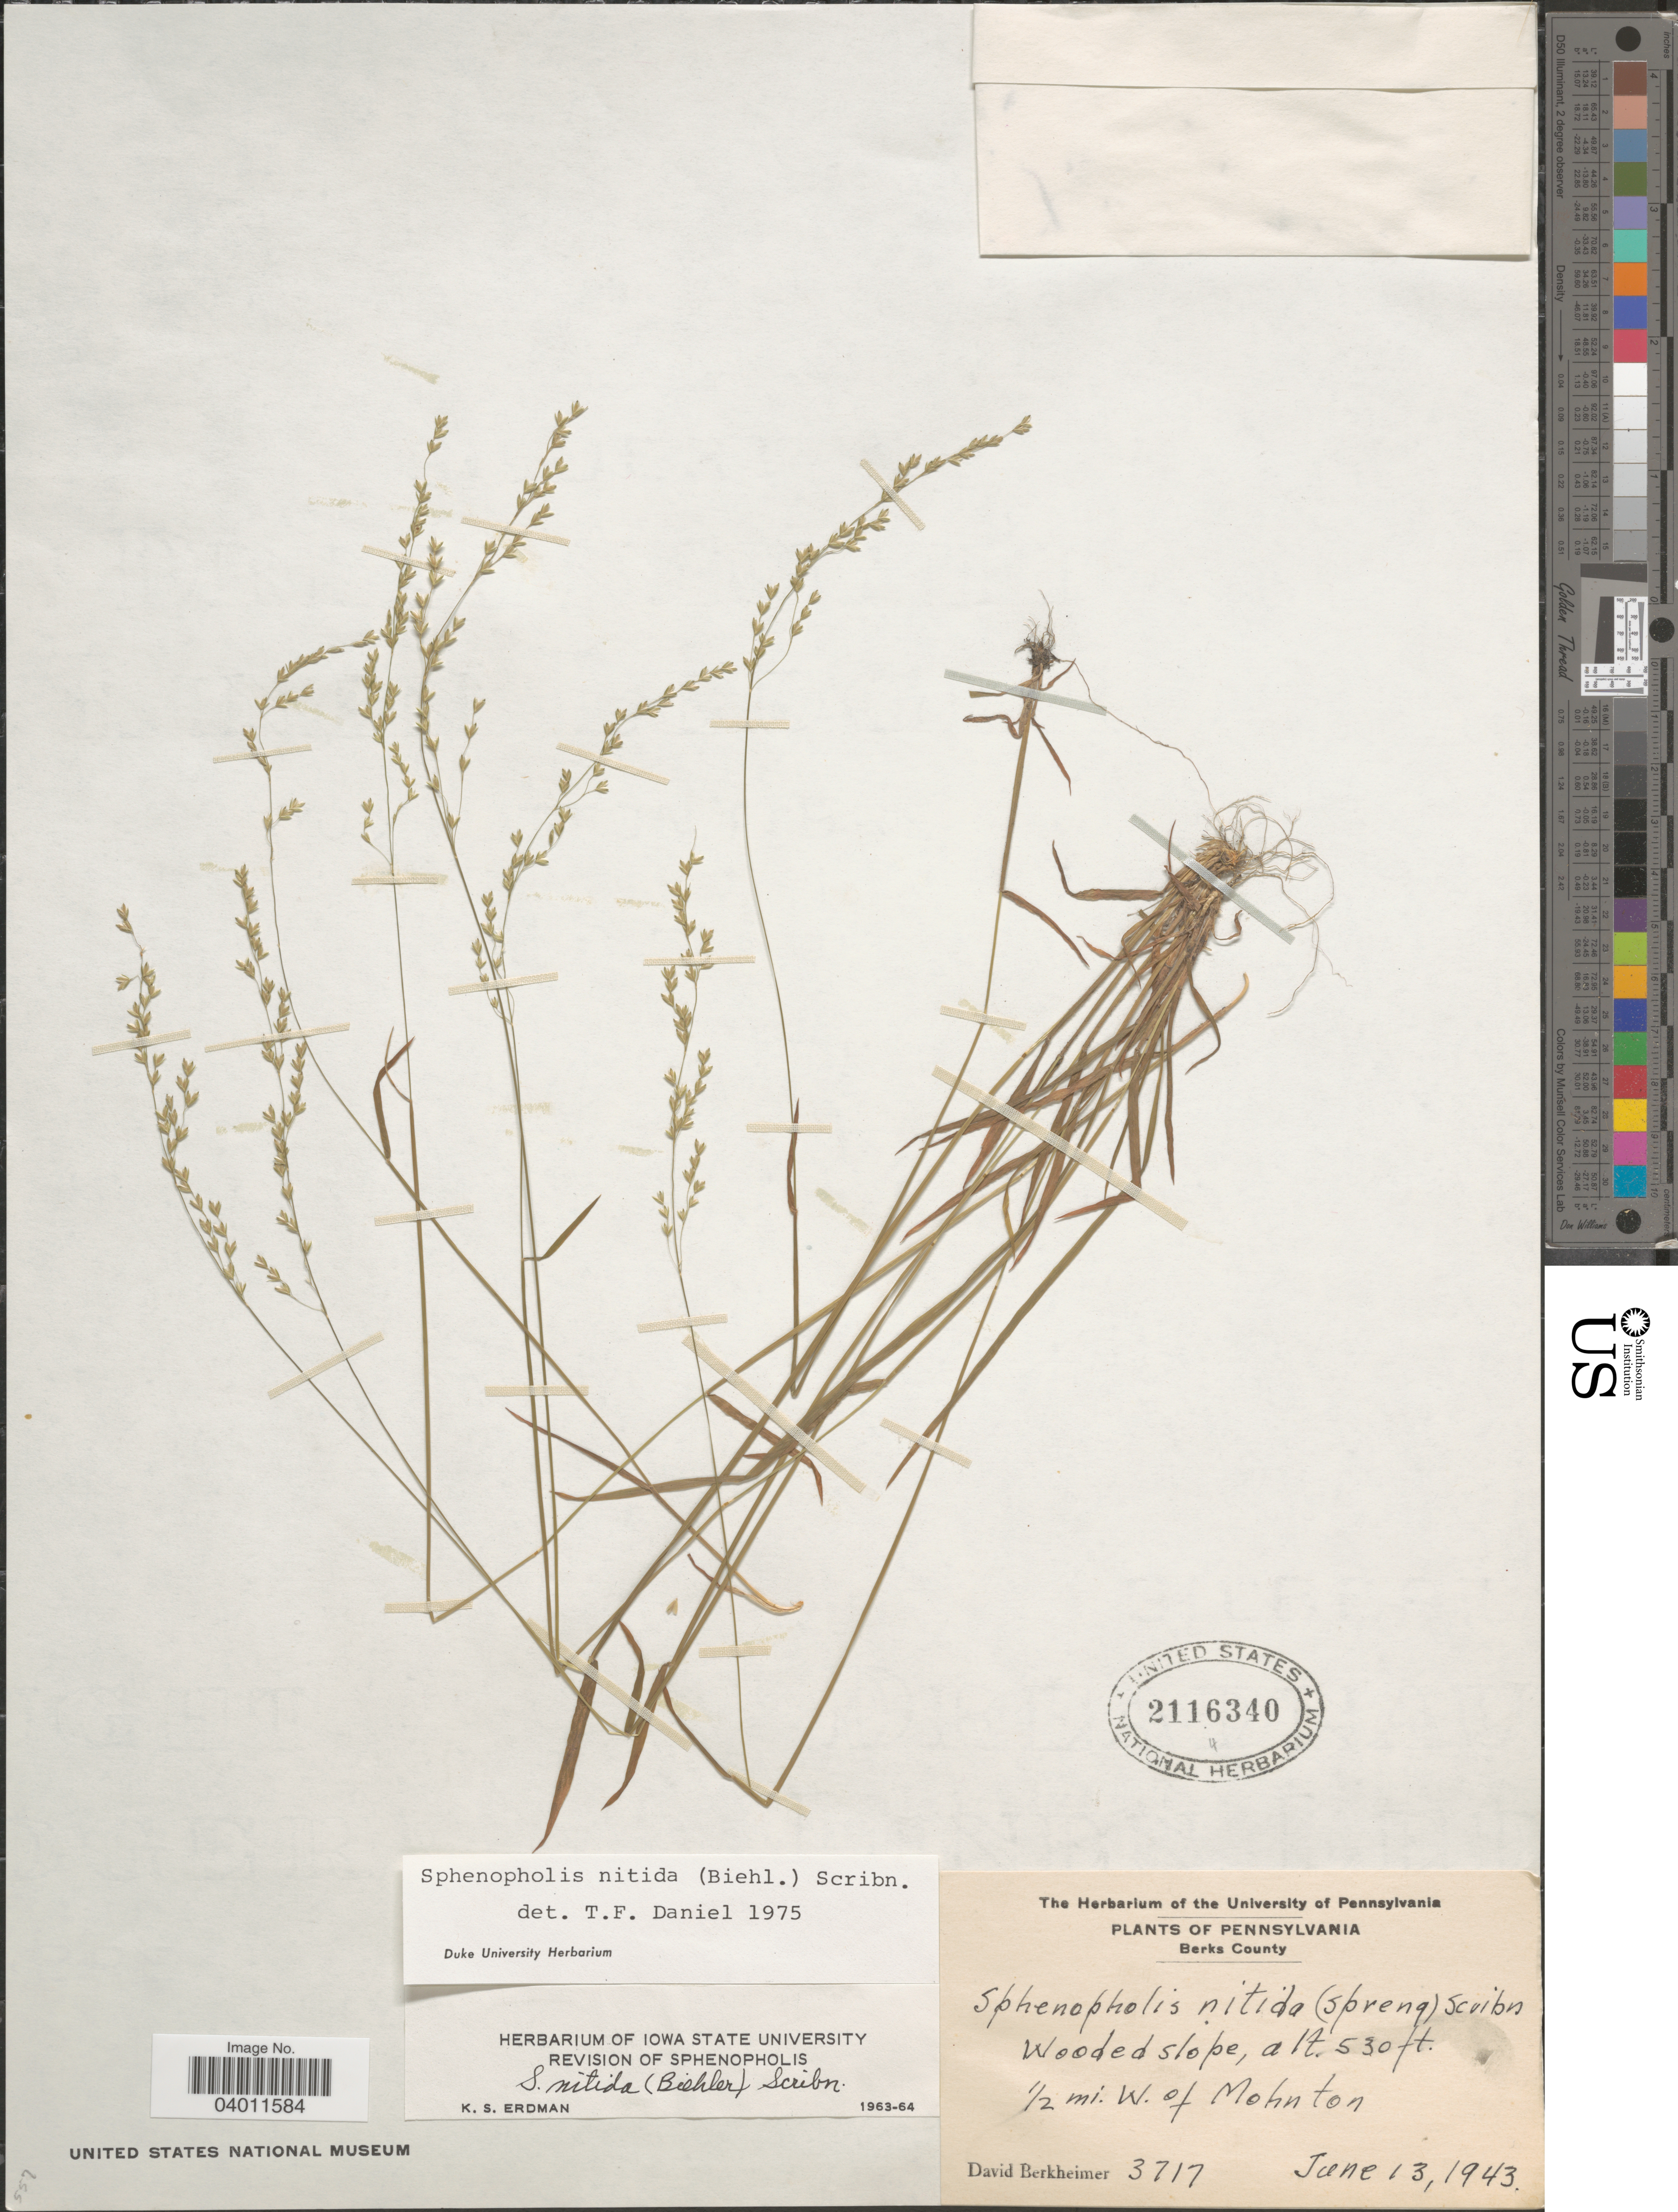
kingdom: Plantae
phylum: Tracheophyta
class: Liliopsida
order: Poales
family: Poaceae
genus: Sphenopholis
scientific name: Sphenopholis nitida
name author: (Biehler) Scribn.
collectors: D. Berkheimer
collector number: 3717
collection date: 1943-06-13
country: United States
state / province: Pennsylvania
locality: Berks County. ½ mi. W. of Mohnton.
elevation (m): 162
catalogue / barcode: US 2116340